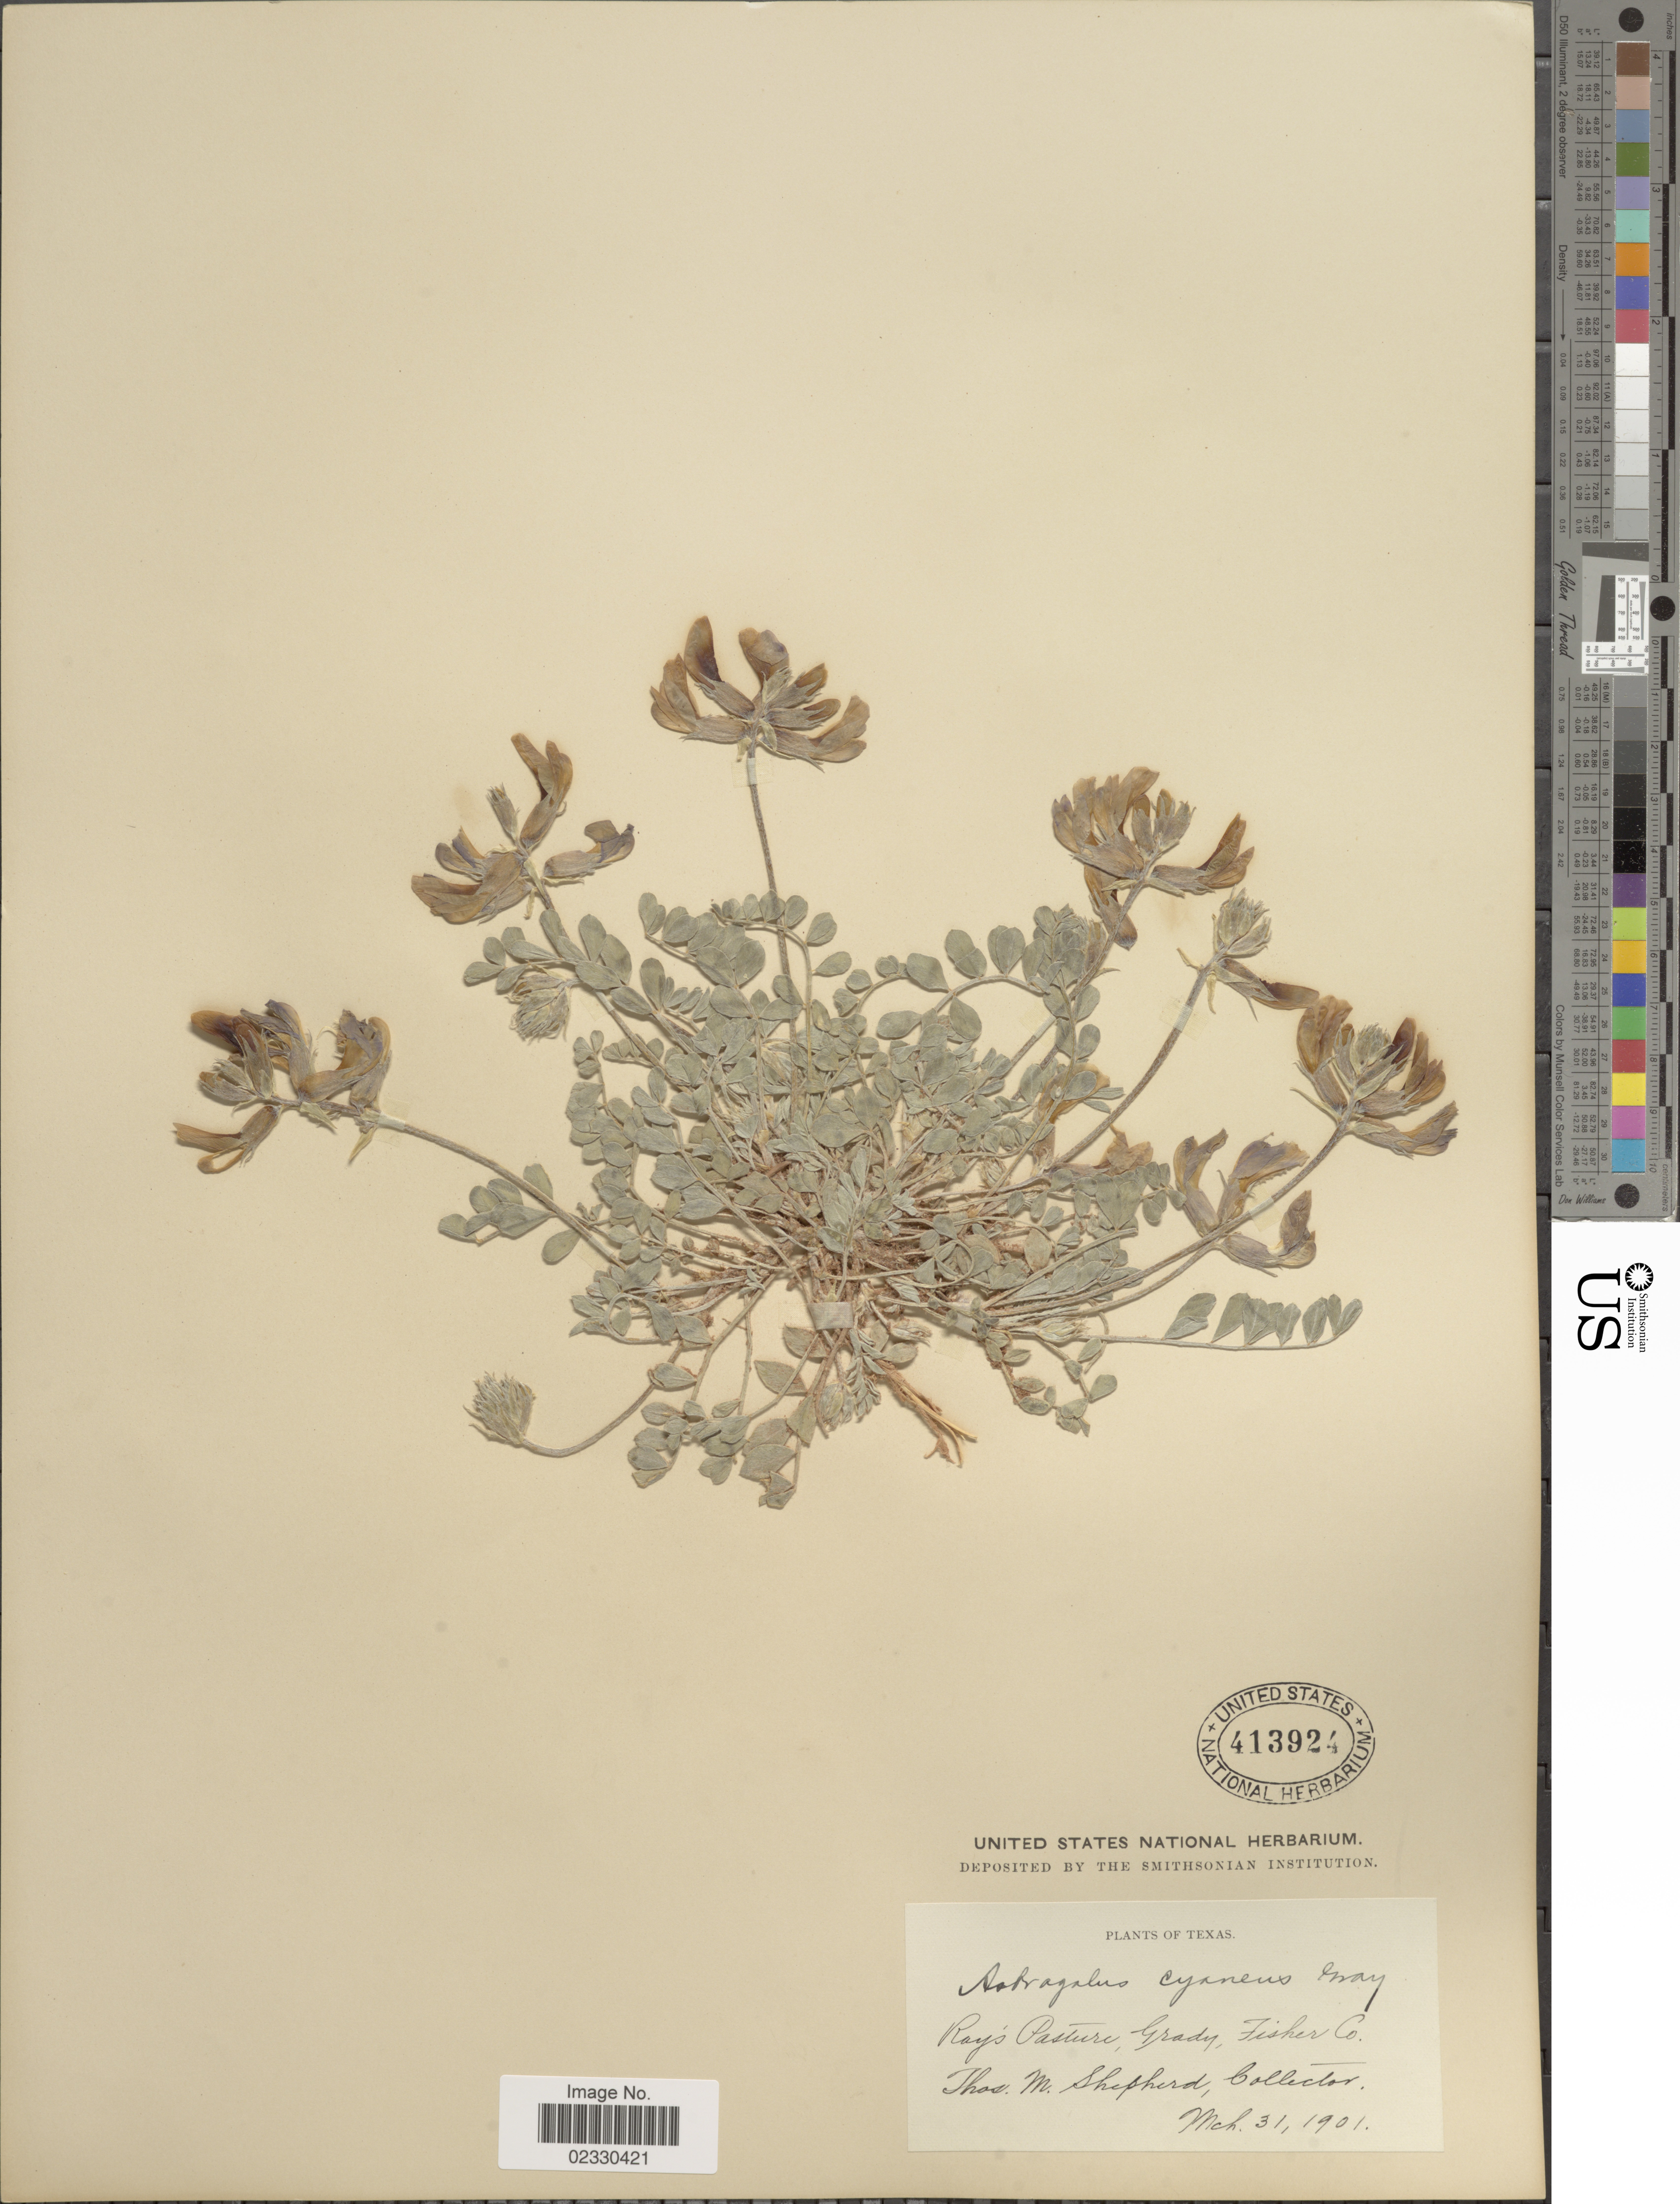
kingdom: Plantae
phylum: Tracheophyta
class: Magnoliopsida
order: Fabales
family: Fabaceae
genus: Astragalus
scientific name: Astragalus cyaneus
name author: A. Gray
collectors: T. Shepherd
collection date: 1901-03-31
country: United States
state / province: Texas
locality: Rays Pasture, Grady, Fisher Co.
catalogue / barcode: US 413924